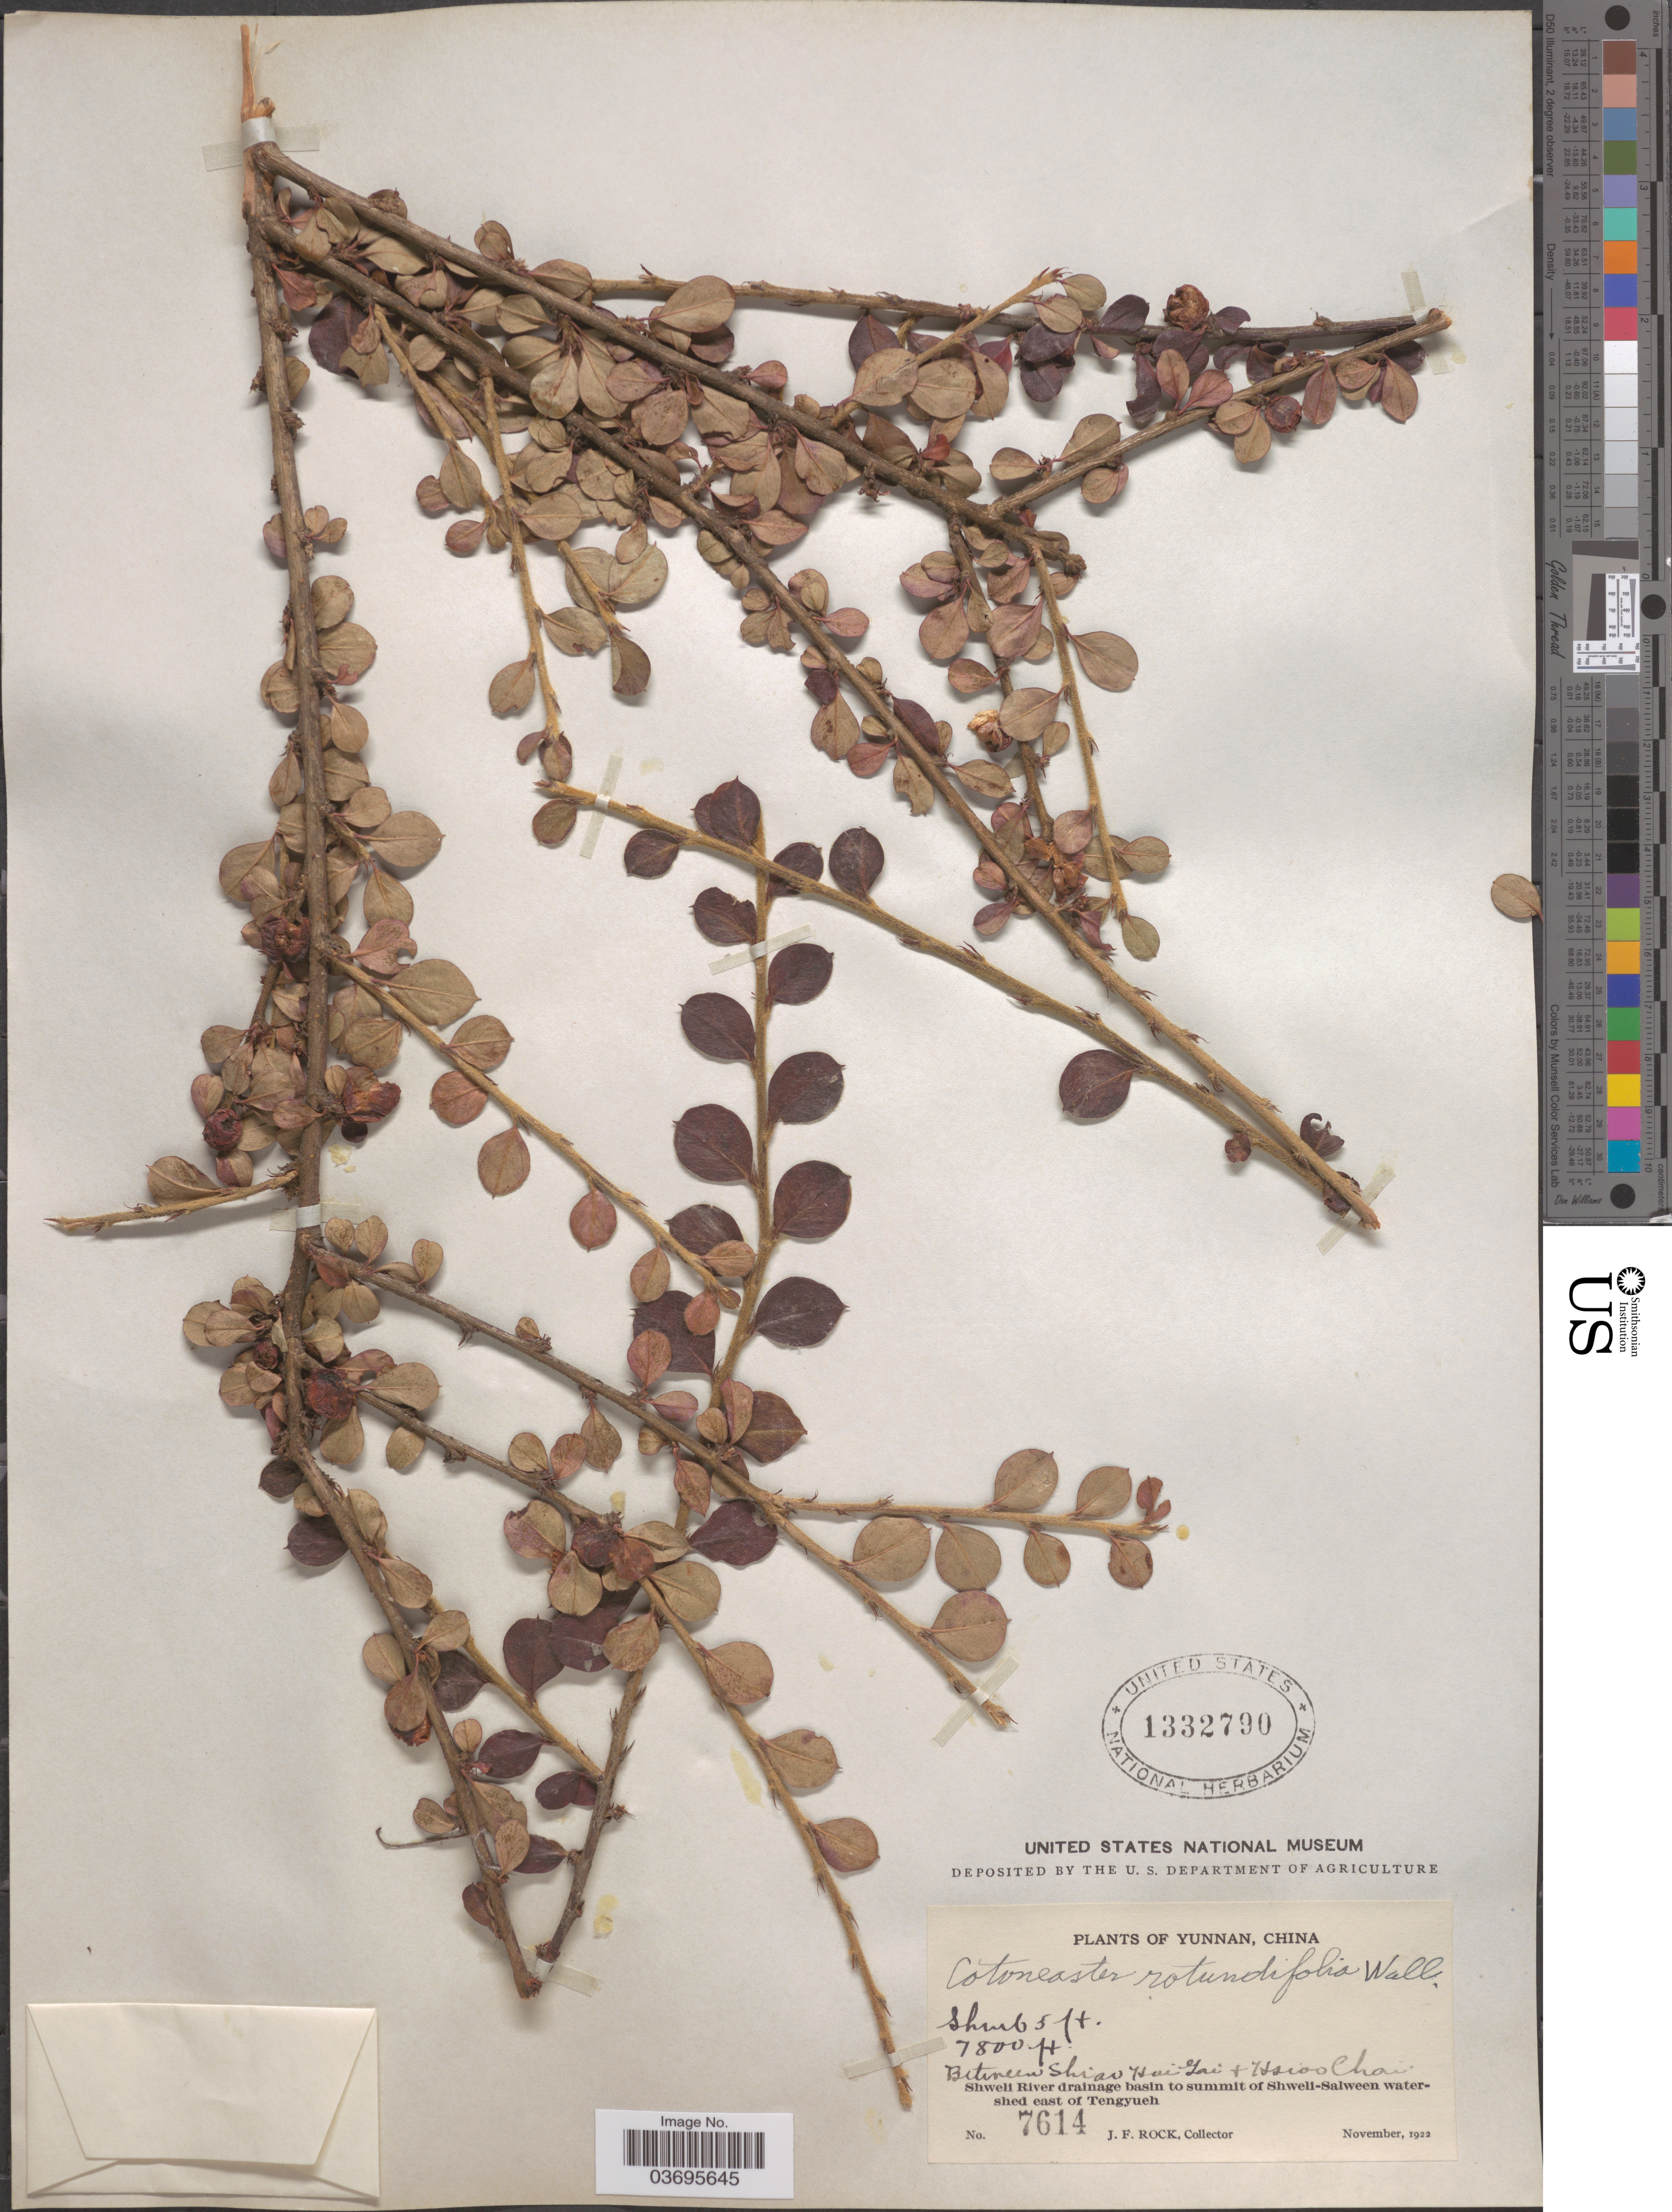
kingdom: Plantae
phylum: Tracheophyta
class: Magnoliopsida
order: Rosales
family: Rosaceae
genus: Cotoneaster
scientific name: Cotoneaster rotundifolius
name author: Wall. ex Lindl.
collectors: J. Rock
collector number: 7614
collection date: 1922-11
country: China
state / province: Yunnan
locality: Between Shiao Hai Tai & Hsiao Chai. [interpreted] Shweli River drainage basin to summit of Shweli-Salween watershed east of Tengyueh.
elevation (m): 2377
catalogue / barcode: US 1332790